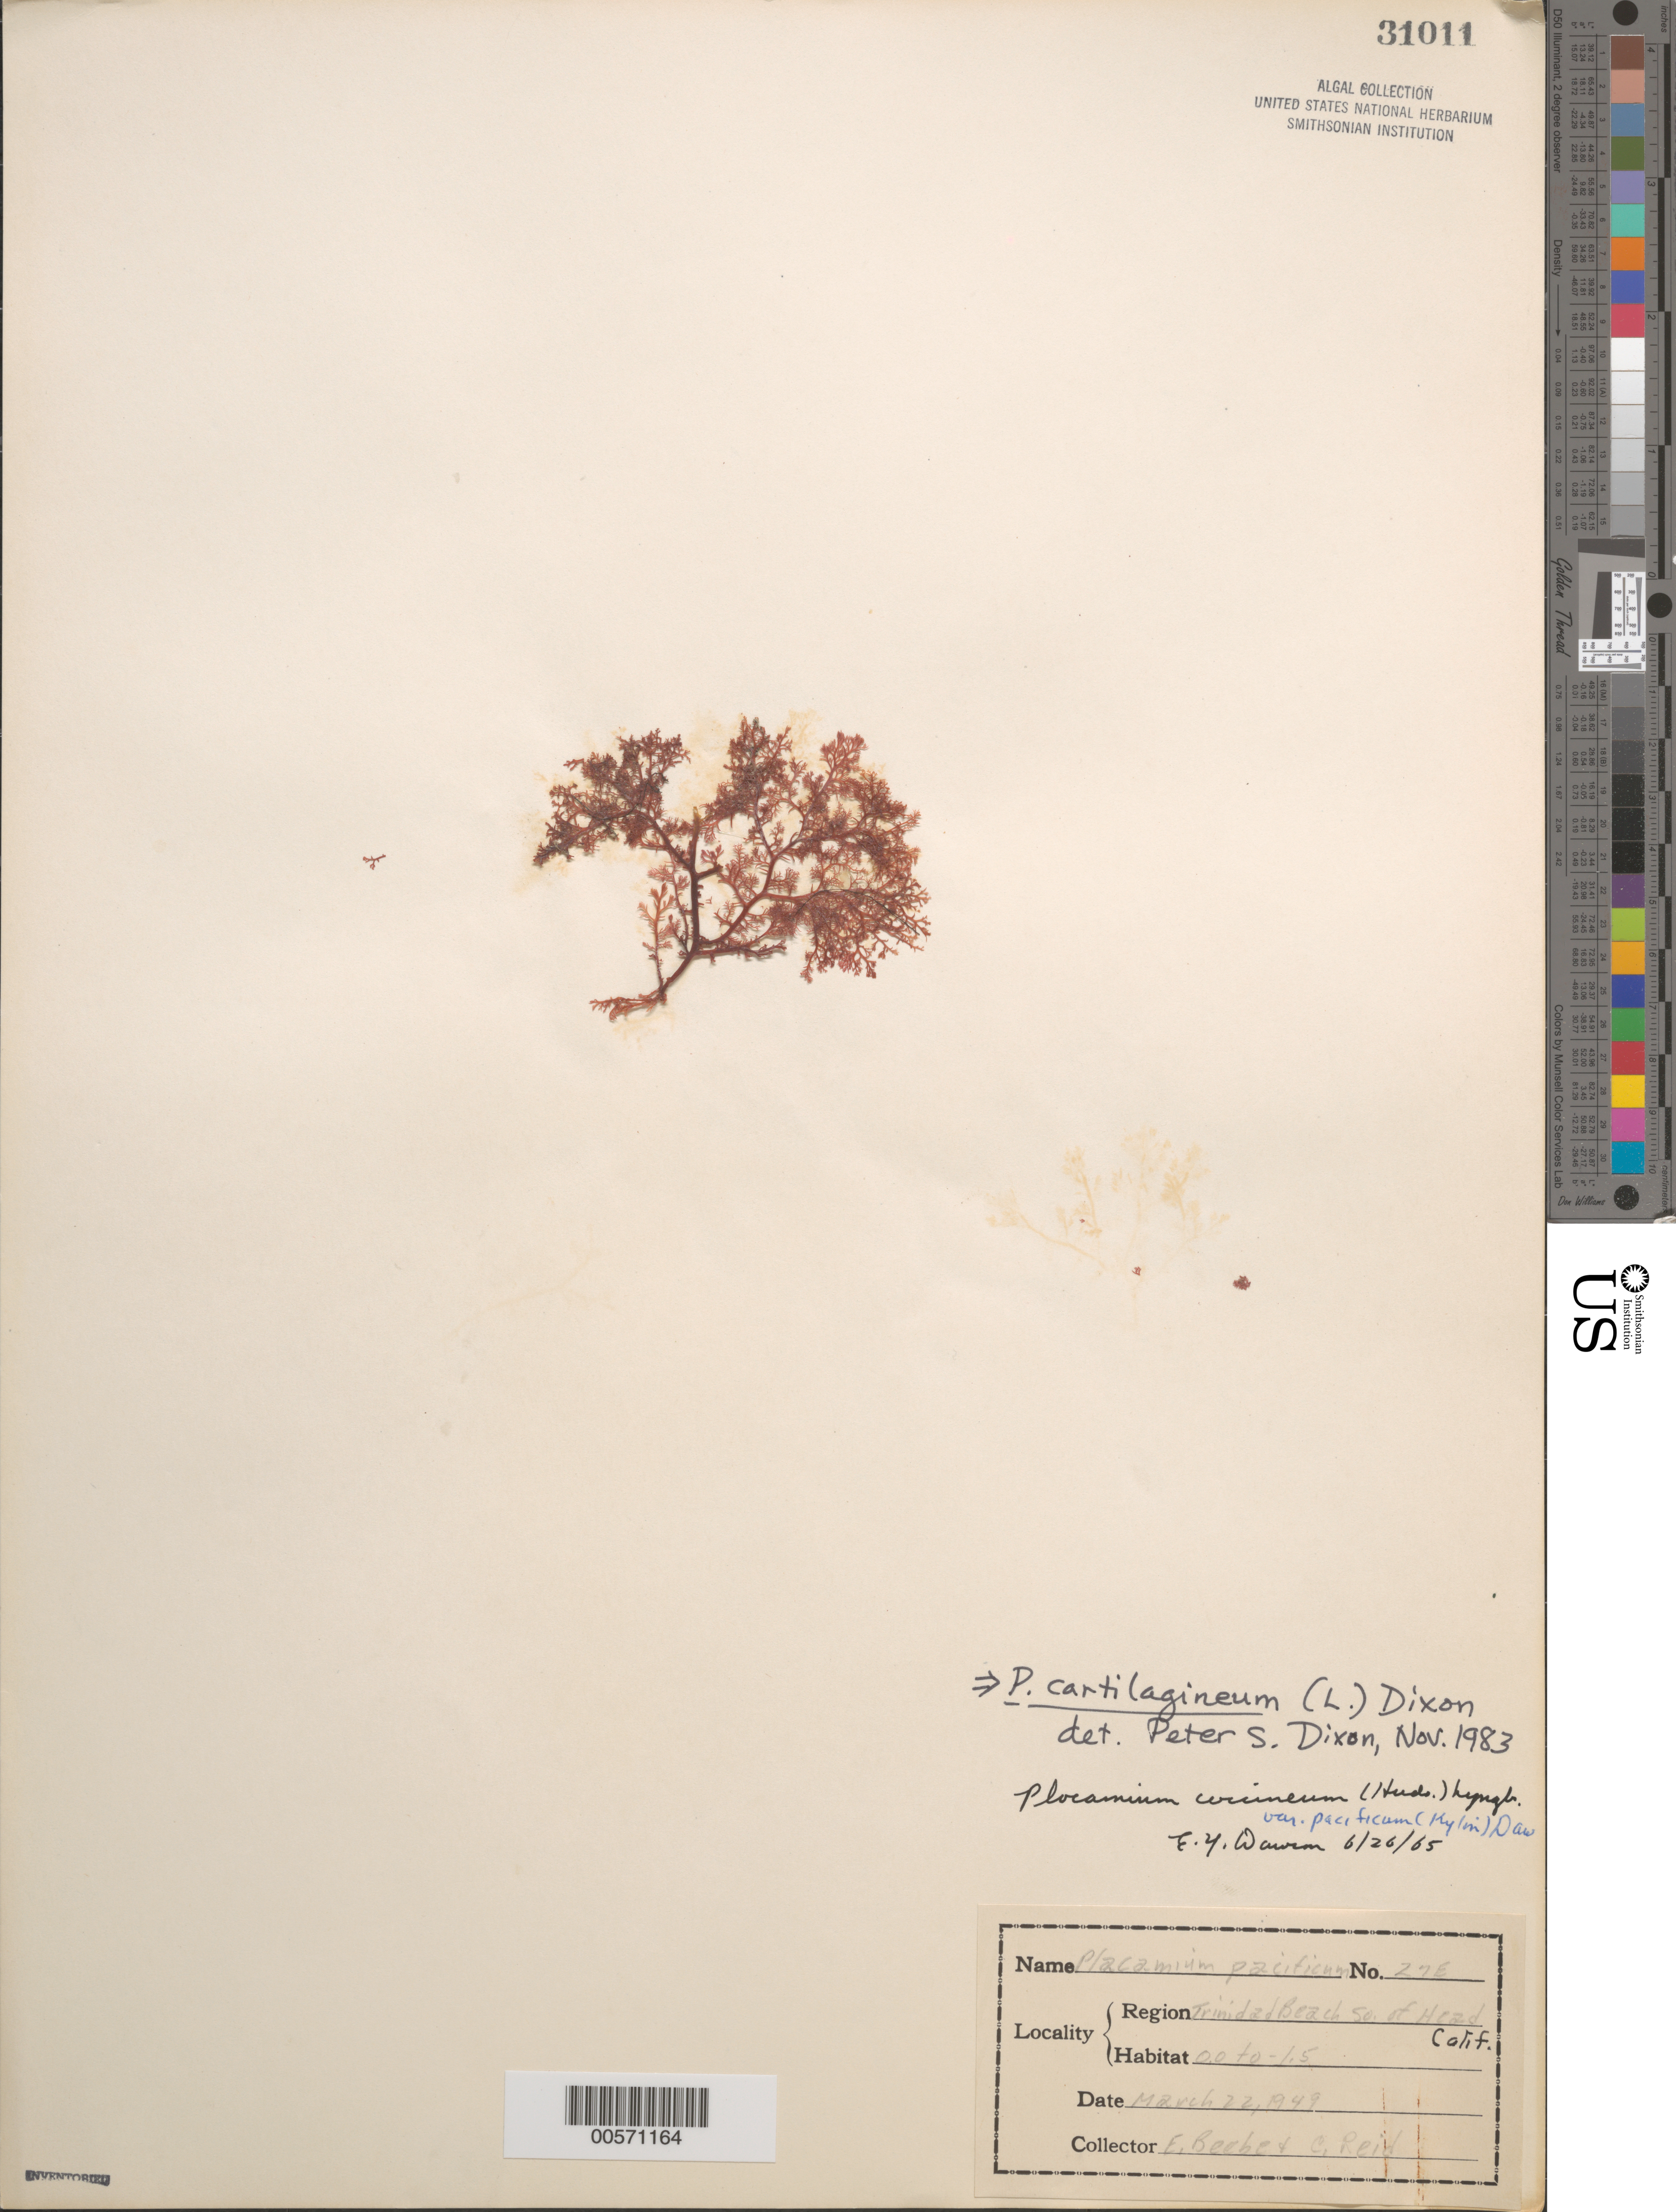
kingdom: Plantae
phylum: Rhodophyta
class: Florideophyceae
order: Plocamiales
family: Plocamiaceae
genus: Plocamium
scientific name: Plocamium cartilagineum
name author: (L.) P.S. Dixon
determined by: Dixon, P. S.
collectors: E. Beebe & C. Reid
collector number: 27e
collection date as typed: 22 Mar 1949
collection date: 1949-03-22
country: United States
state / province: California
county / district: Humboldt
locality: Trinidad Beach, south of Trinidad Head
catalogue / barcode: US 31011